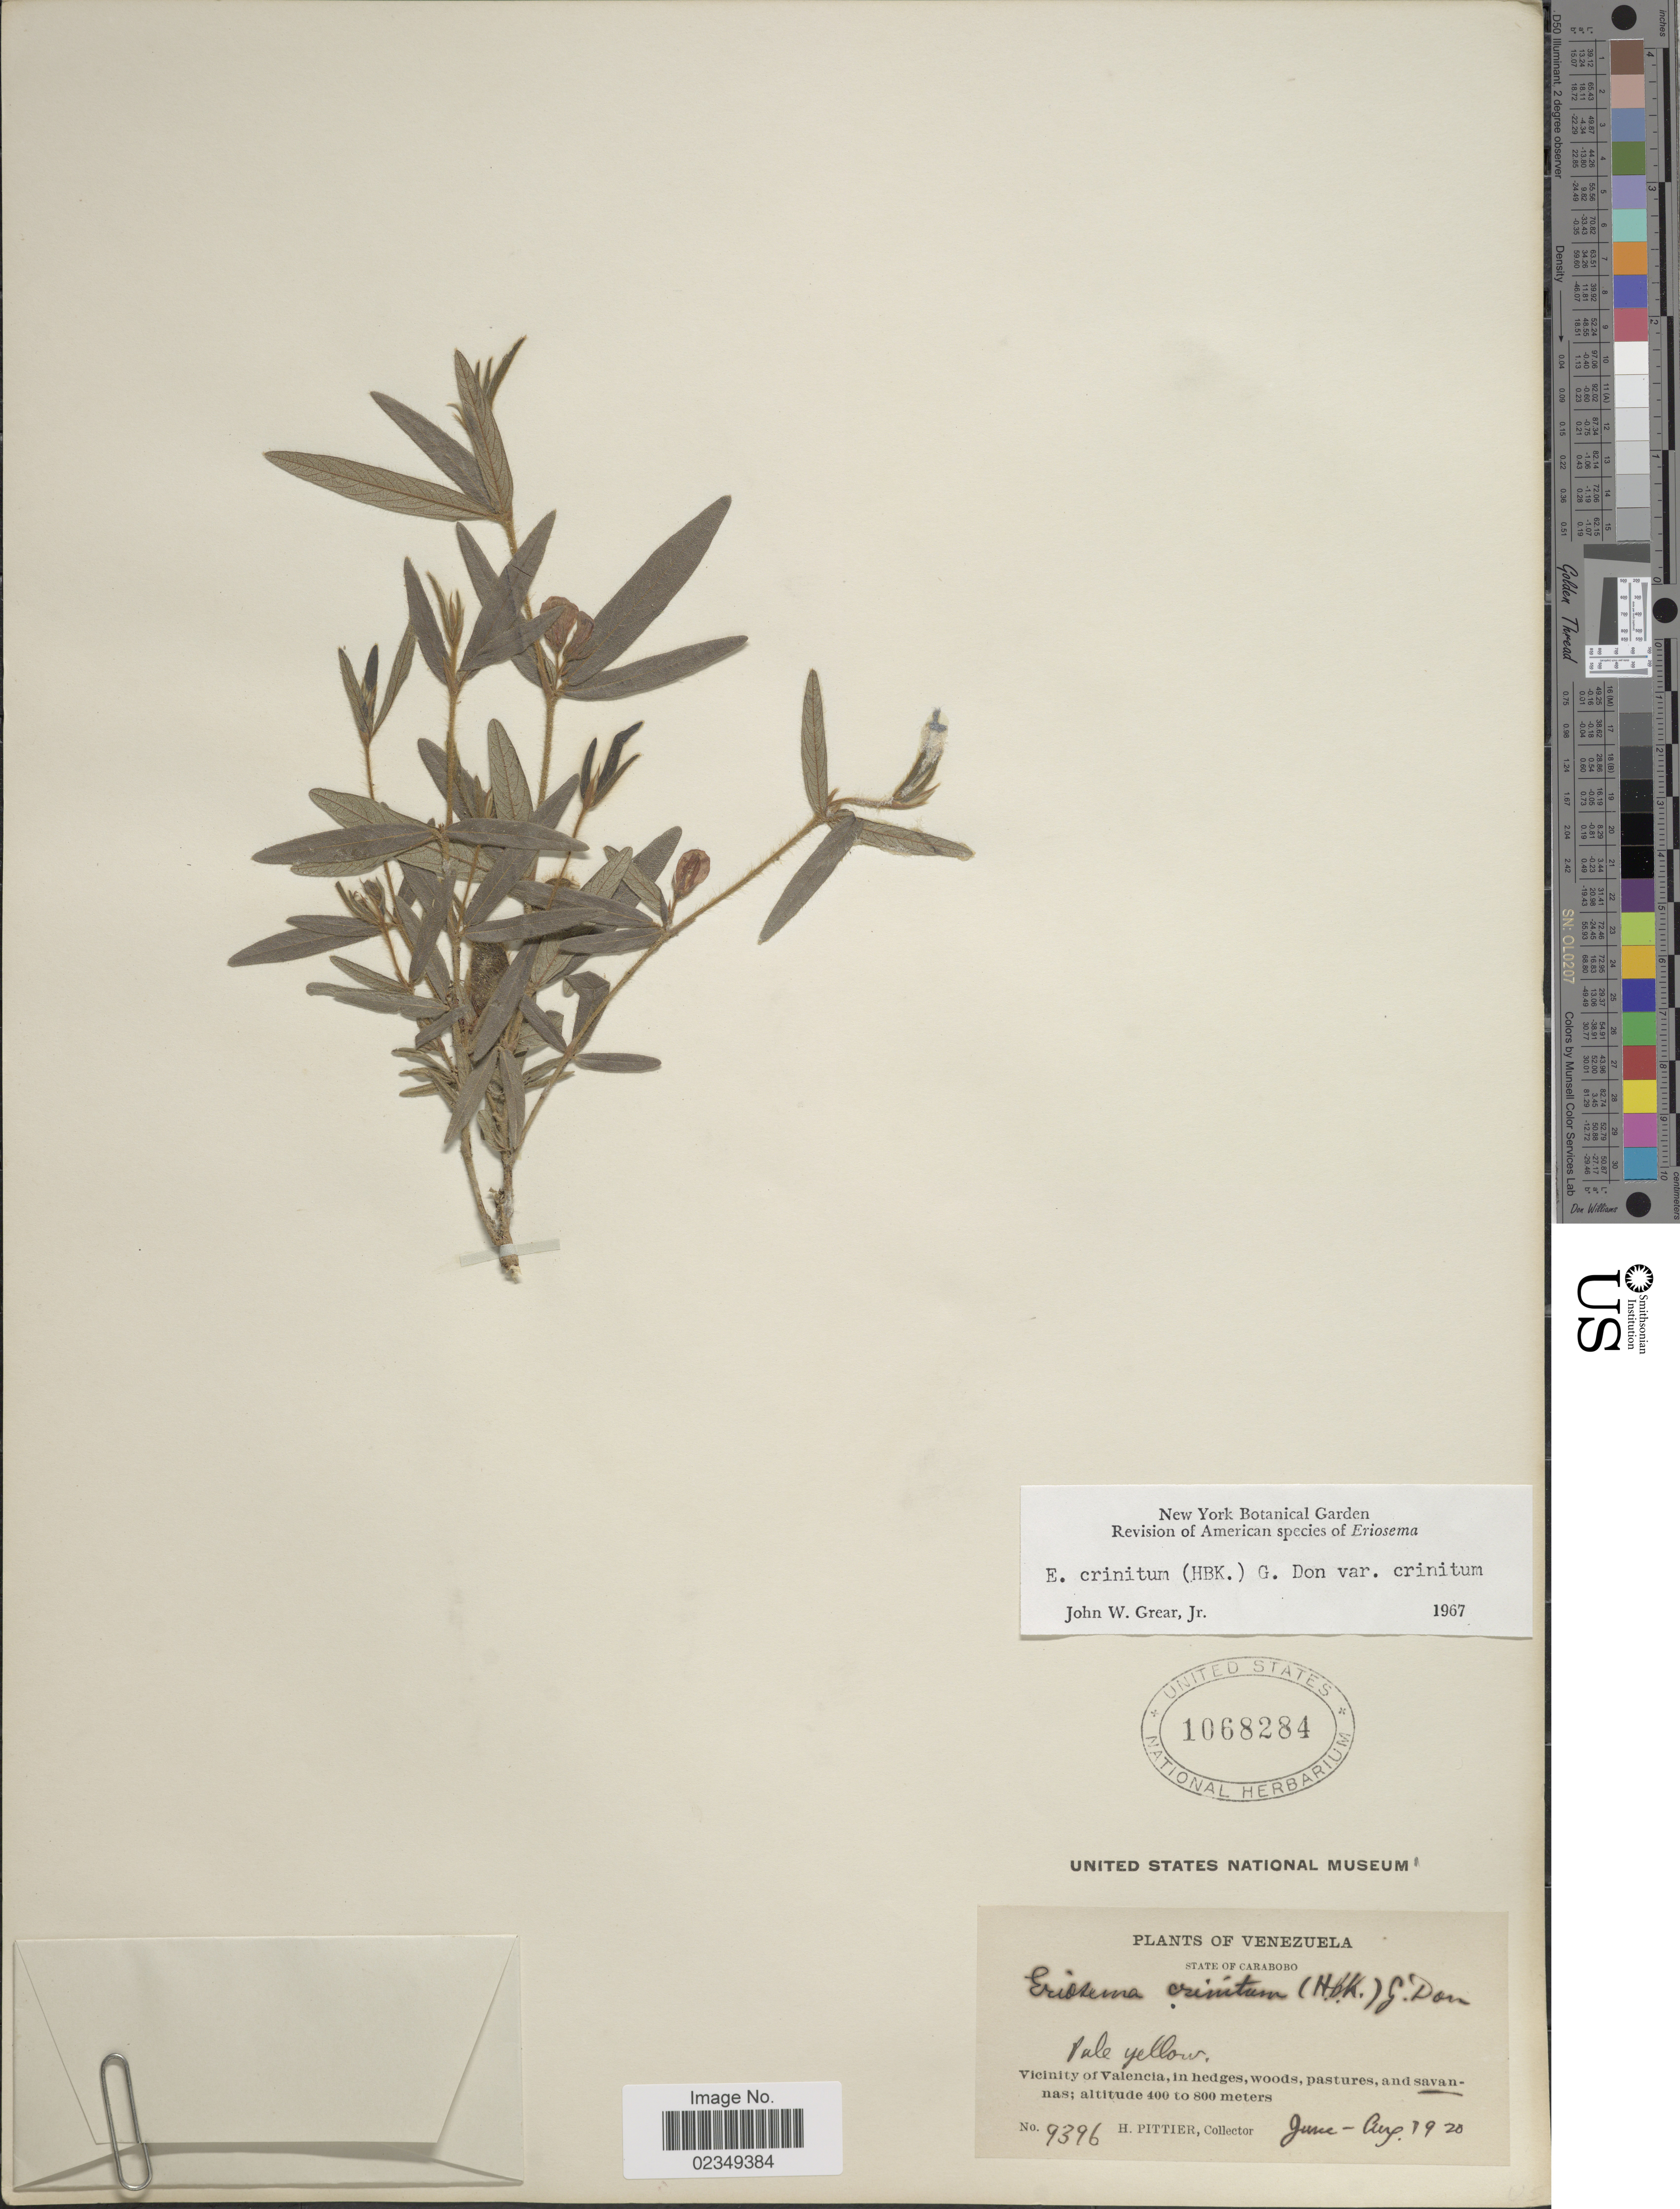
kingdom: Plantae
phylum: Tracheophyta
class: Magnoliopsida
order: Fabales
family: Fabaceae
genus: Eriosema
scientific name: Eriosema crinitum var. crinitum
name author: (Kunth) G. Don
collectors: H. F. Pittier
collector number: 9396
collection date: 1920-06/1920-08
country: Venezuela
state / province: Carabobo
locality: Vicinity of Valencia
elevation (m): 400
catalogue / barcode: US 1068284